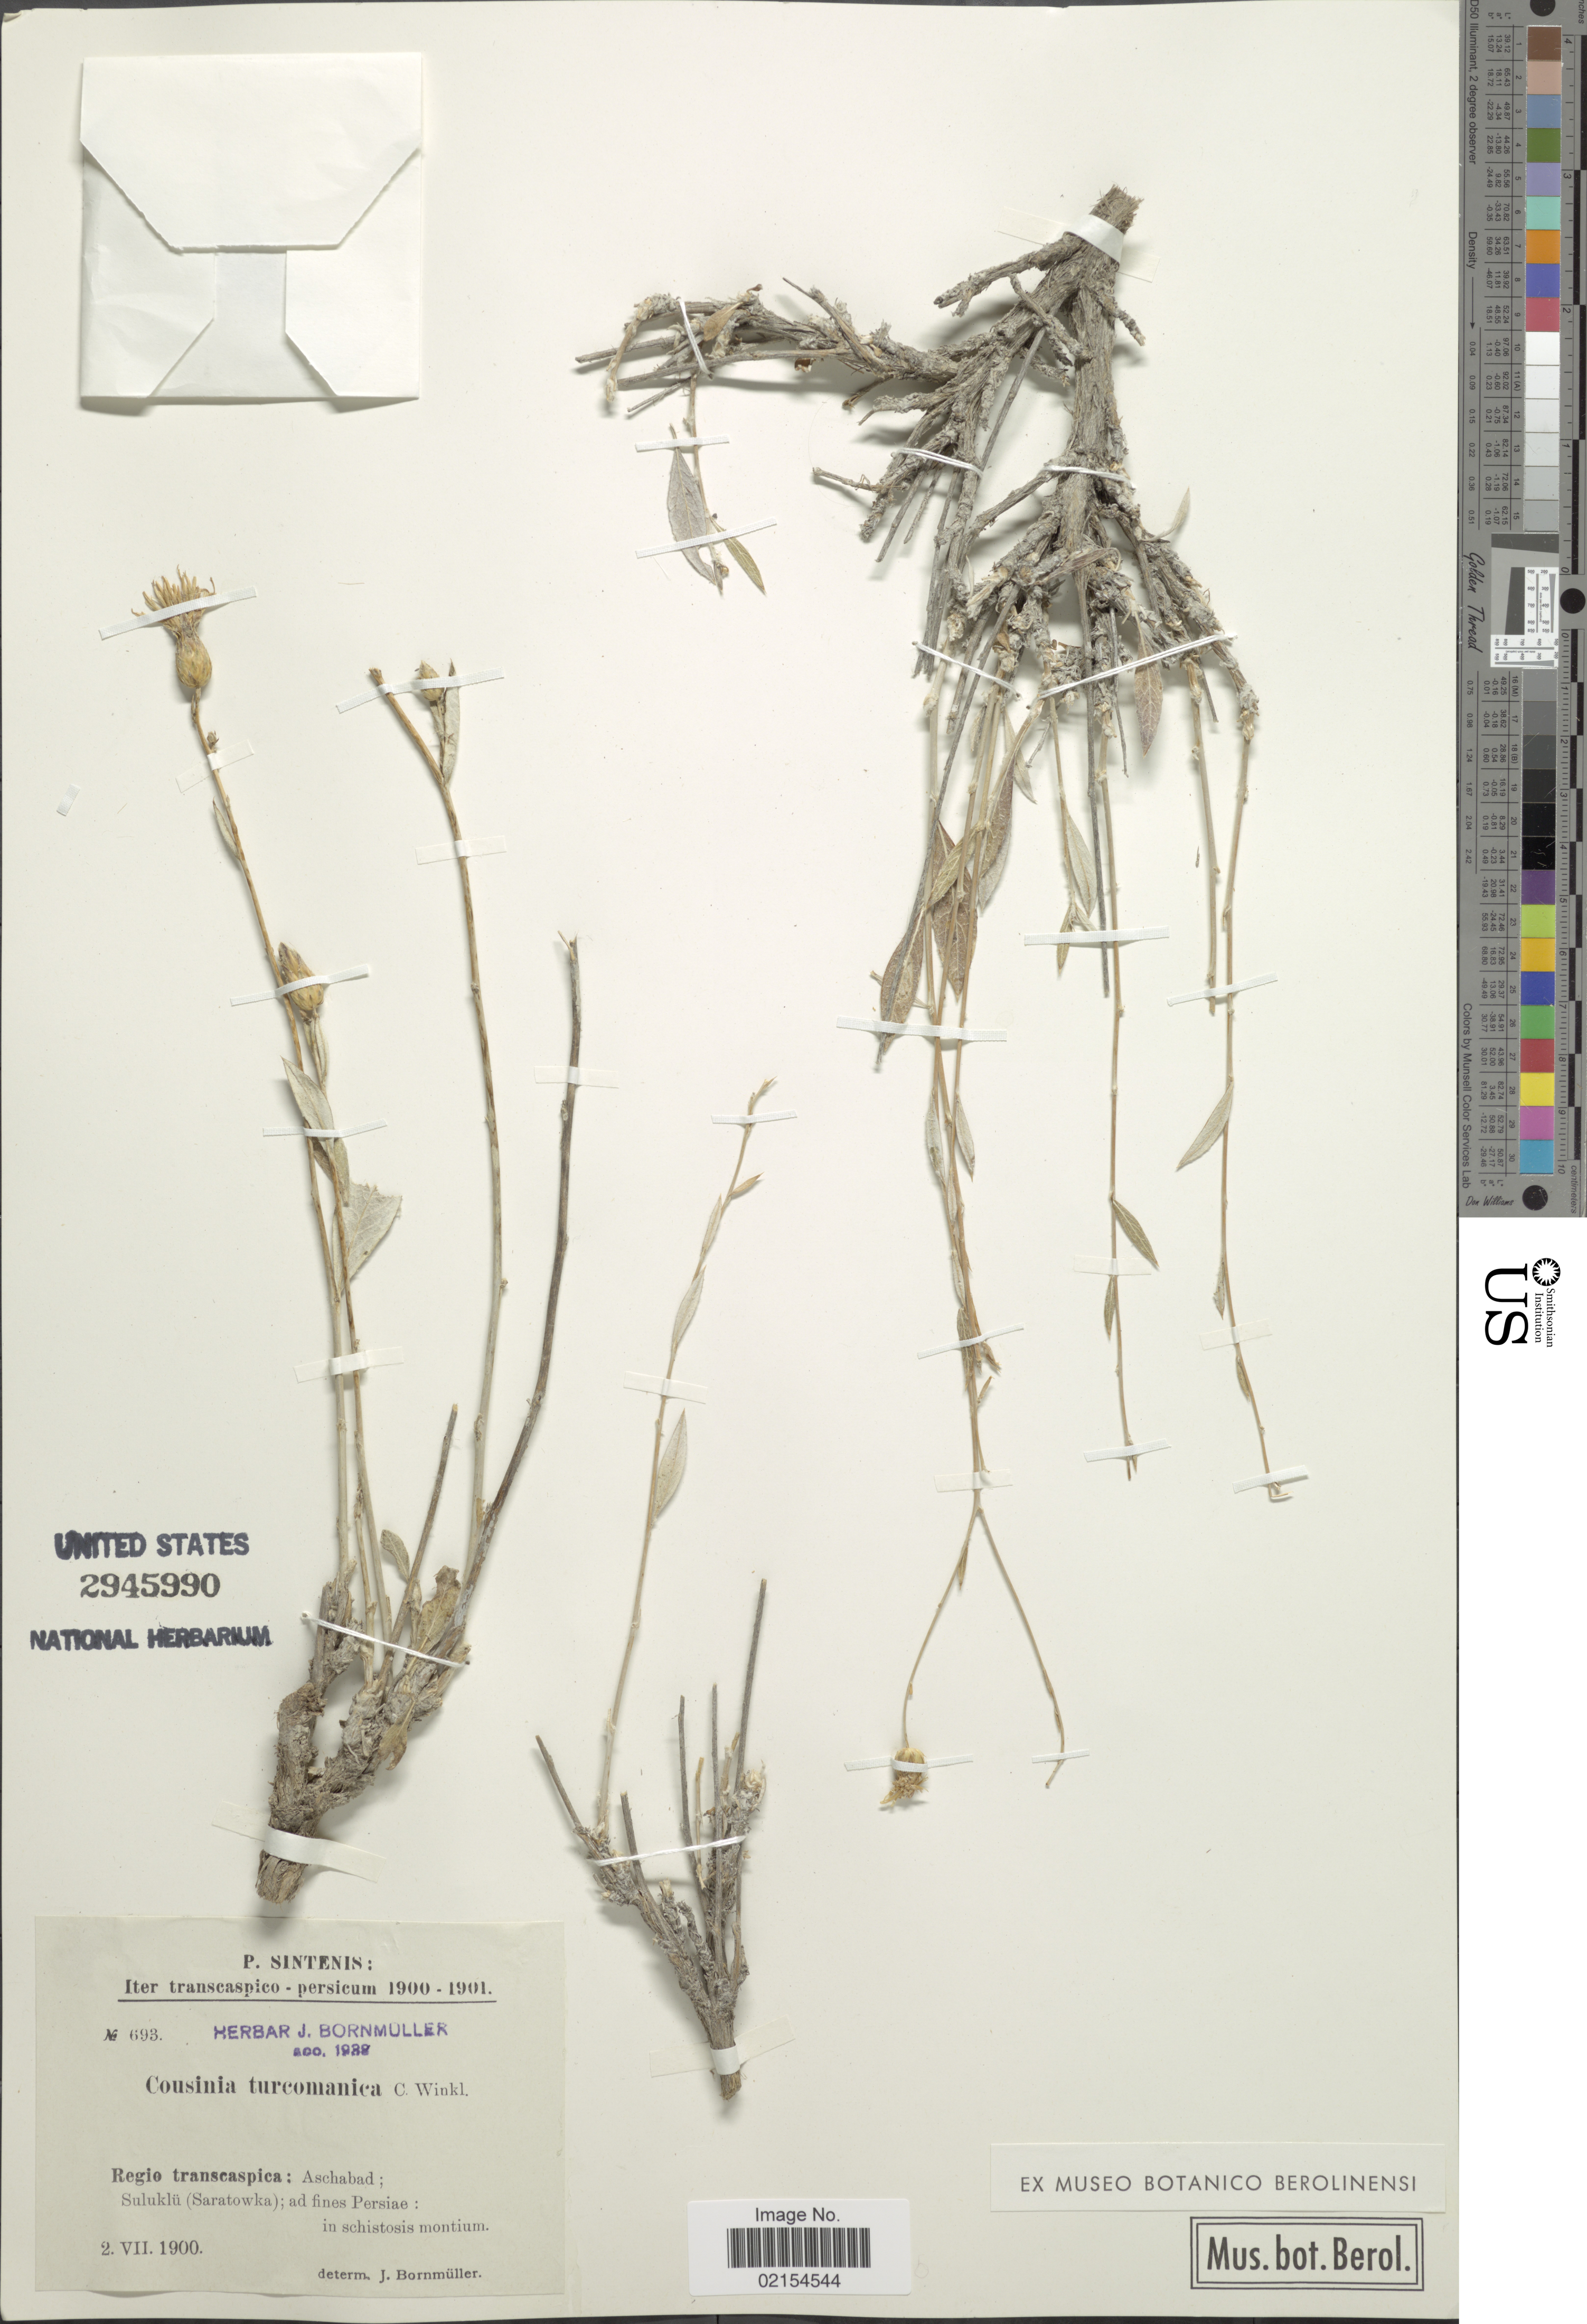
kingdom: Plantae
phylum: Tracheophyta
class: Magnoliopsida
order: Asterales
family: Asteraceae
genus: Cousinia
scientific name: Cousinia turcomanica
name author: C. Winkl.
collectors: P. Sintenis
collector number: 693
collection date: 1900-07-02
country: Turkmenistan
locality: Iter Transcapico, persicum, Regio transcaspica: Aschabad, Suluklu (Saratowka) ad fines Persiae in schistosis montium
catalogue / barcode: US 2945990